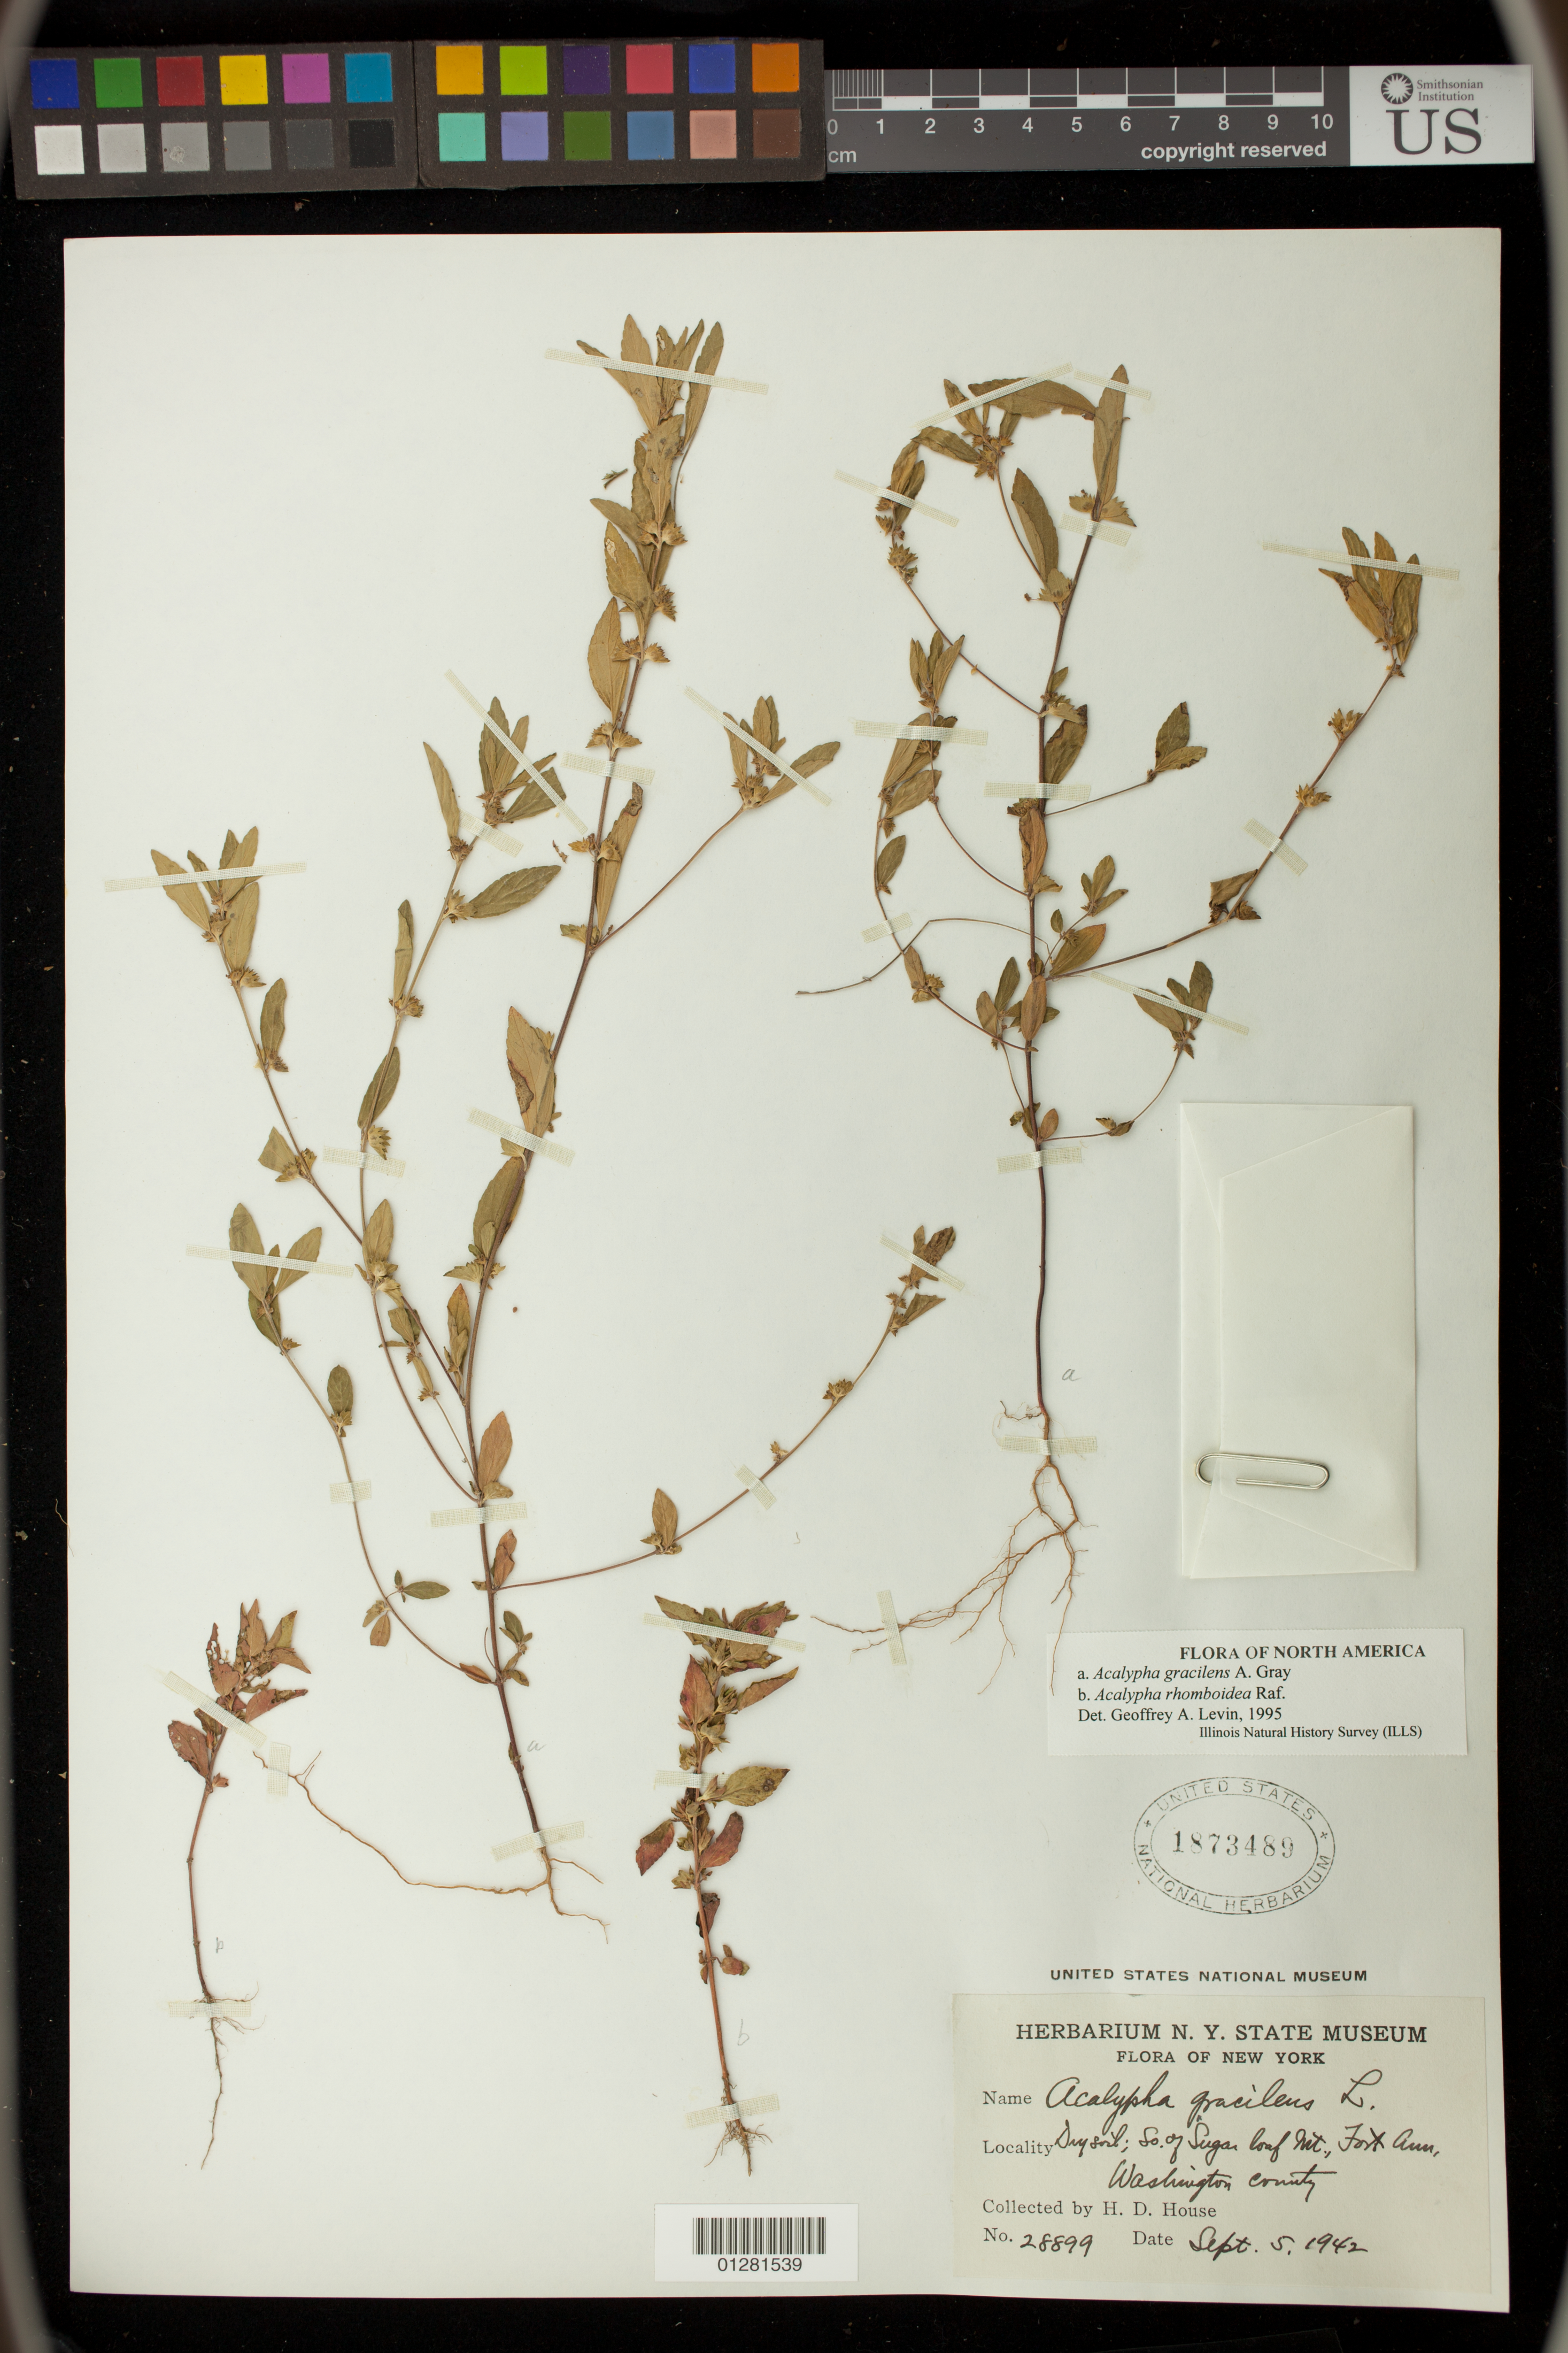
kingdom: Plantae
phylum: Tracheophyta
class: Magnoliopsida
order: Malpighiales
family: Euphorbiaceae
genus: Acalypha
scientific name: Acalypha gracilens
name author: A. Gray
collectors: H. D. House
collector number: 28899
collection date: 1942-09-05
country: United States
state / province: New York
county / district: Washington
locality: So. of Sugar loaf Mt., Fort Ann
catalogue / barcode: US 1873489